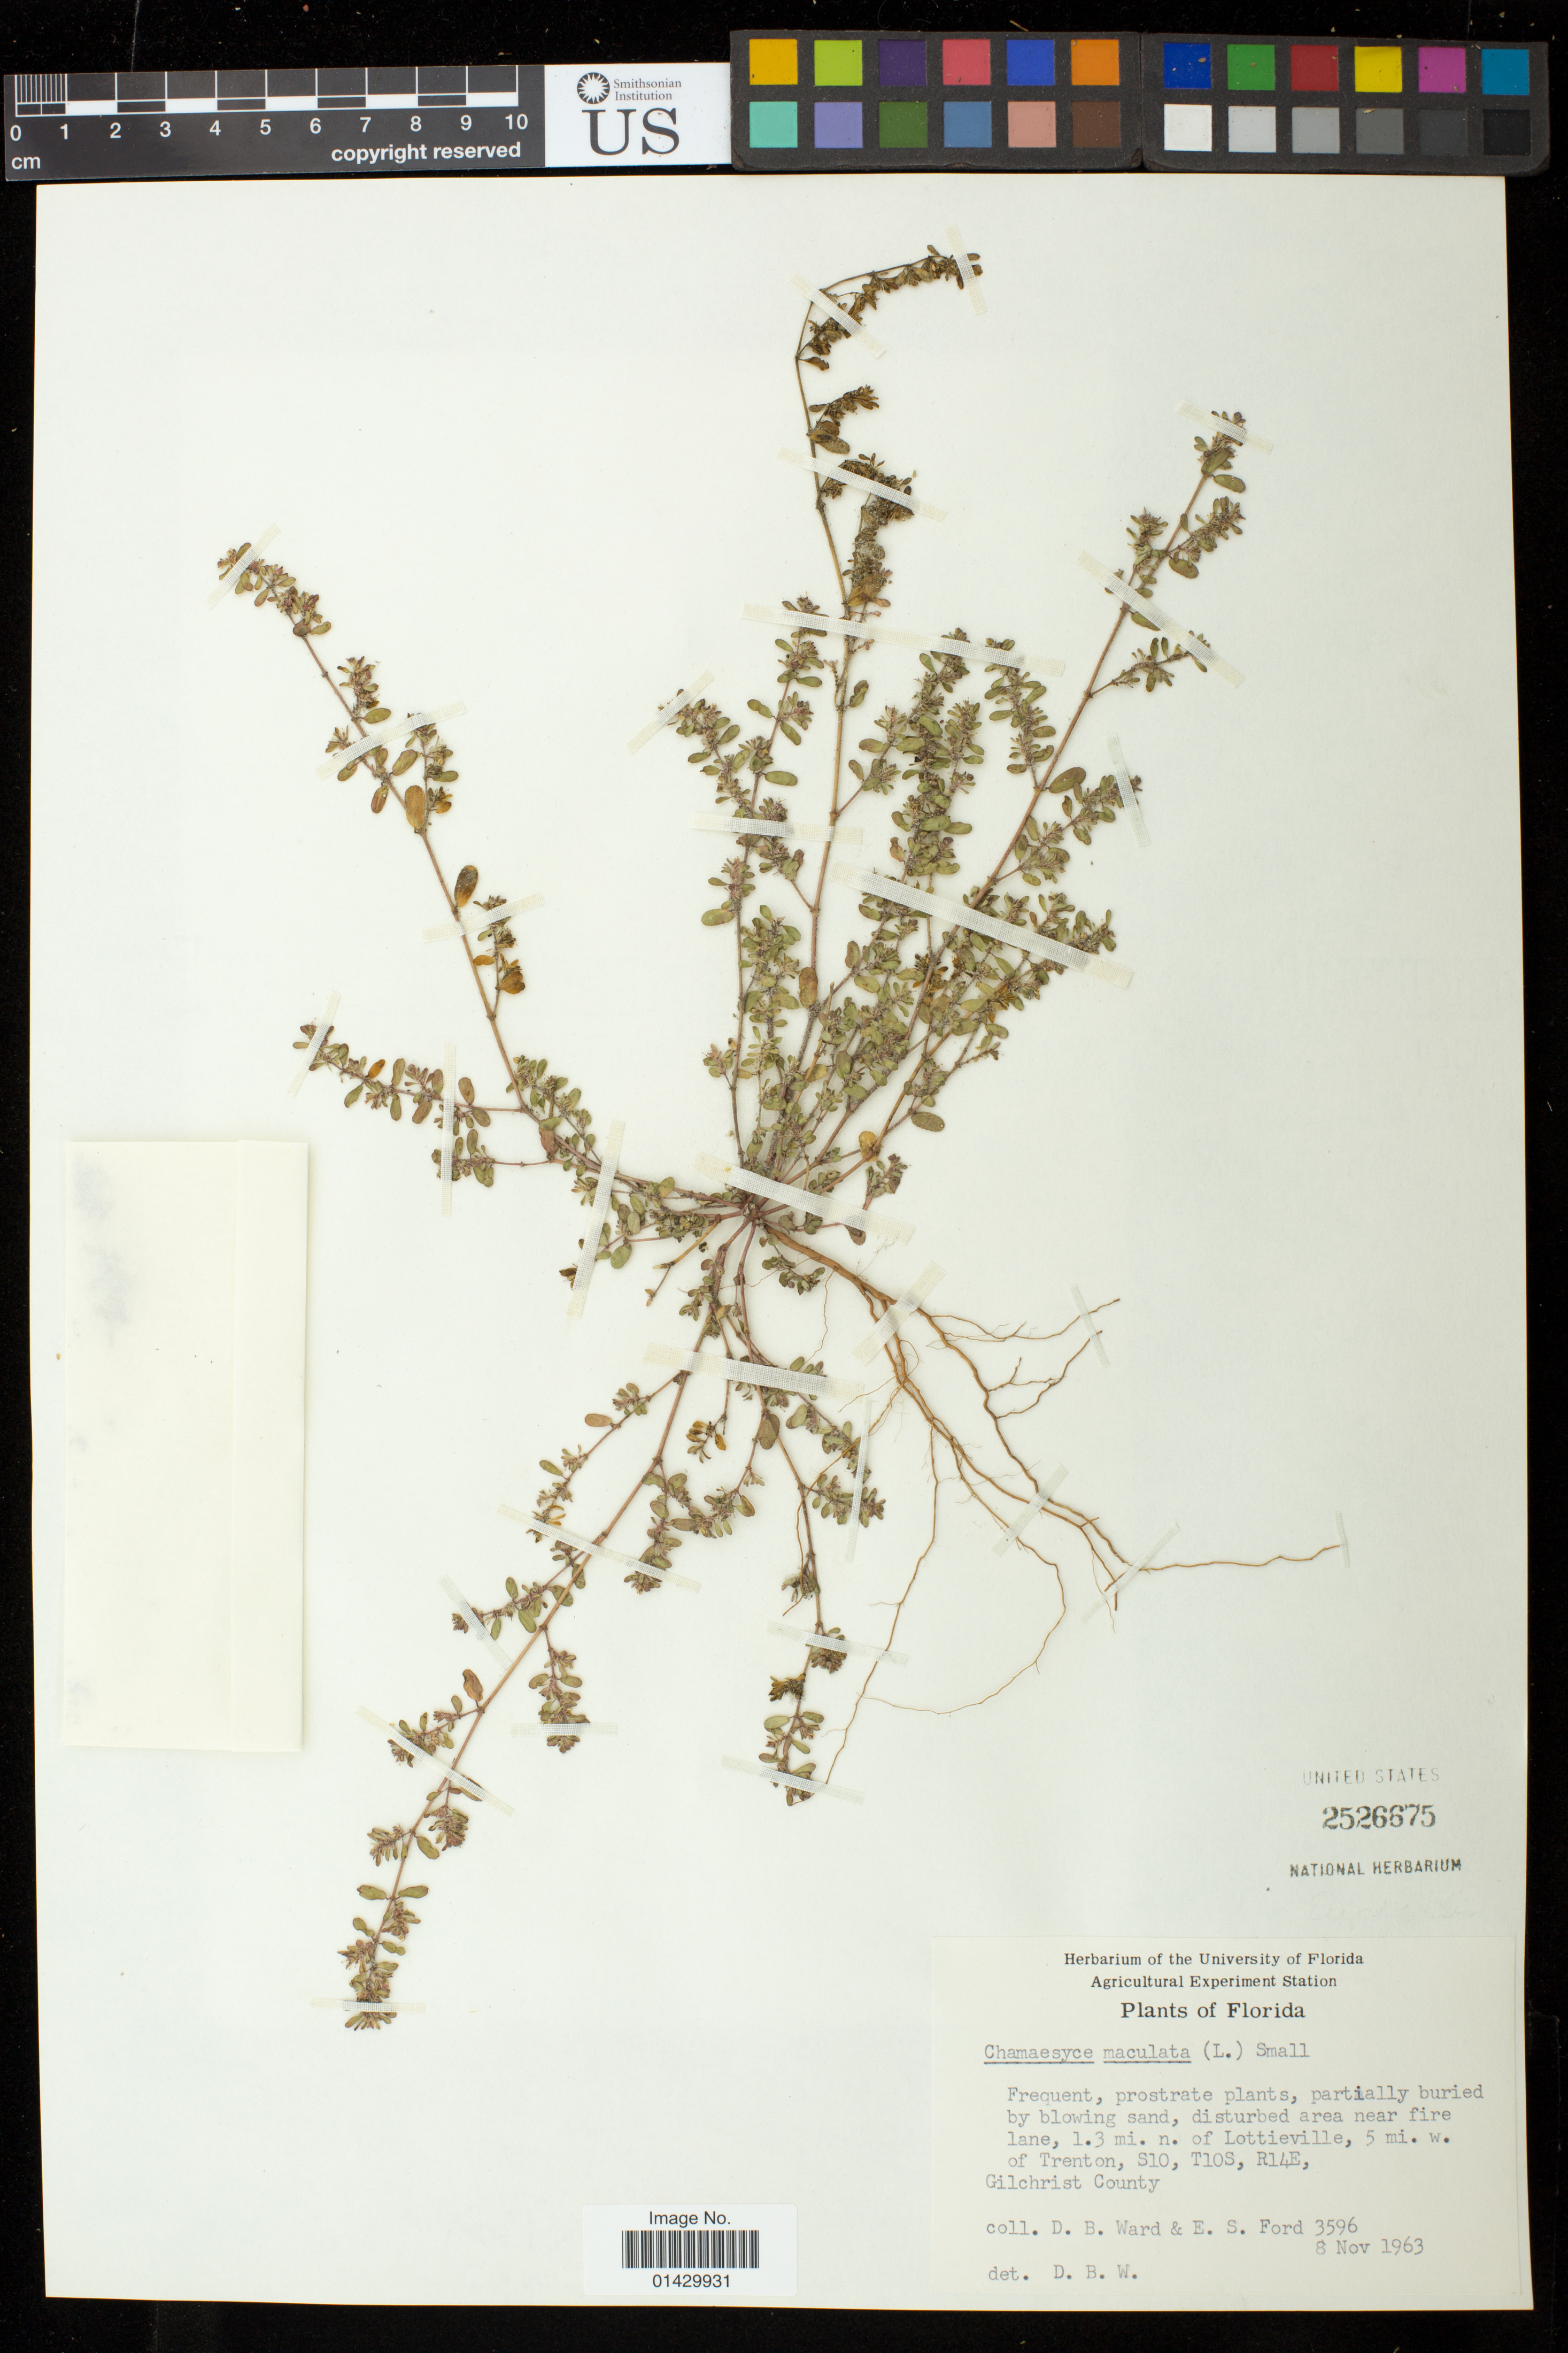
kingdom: Plantae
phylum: Tracheophyta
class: Magnoliopsida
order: Malpighiales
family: Euphorbiaceae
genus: Euphorbia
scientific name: Euphorbia maculata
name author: L.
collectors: D. B. Ward & E. Ford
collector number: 3596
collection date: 1963-11-08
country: United States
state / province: Florida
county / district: Gilchrist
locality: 1.3 mi. n. of Lottieville, 5 mi. w. of Trenton, S10, T10S, R14E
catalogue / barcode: US 2526675